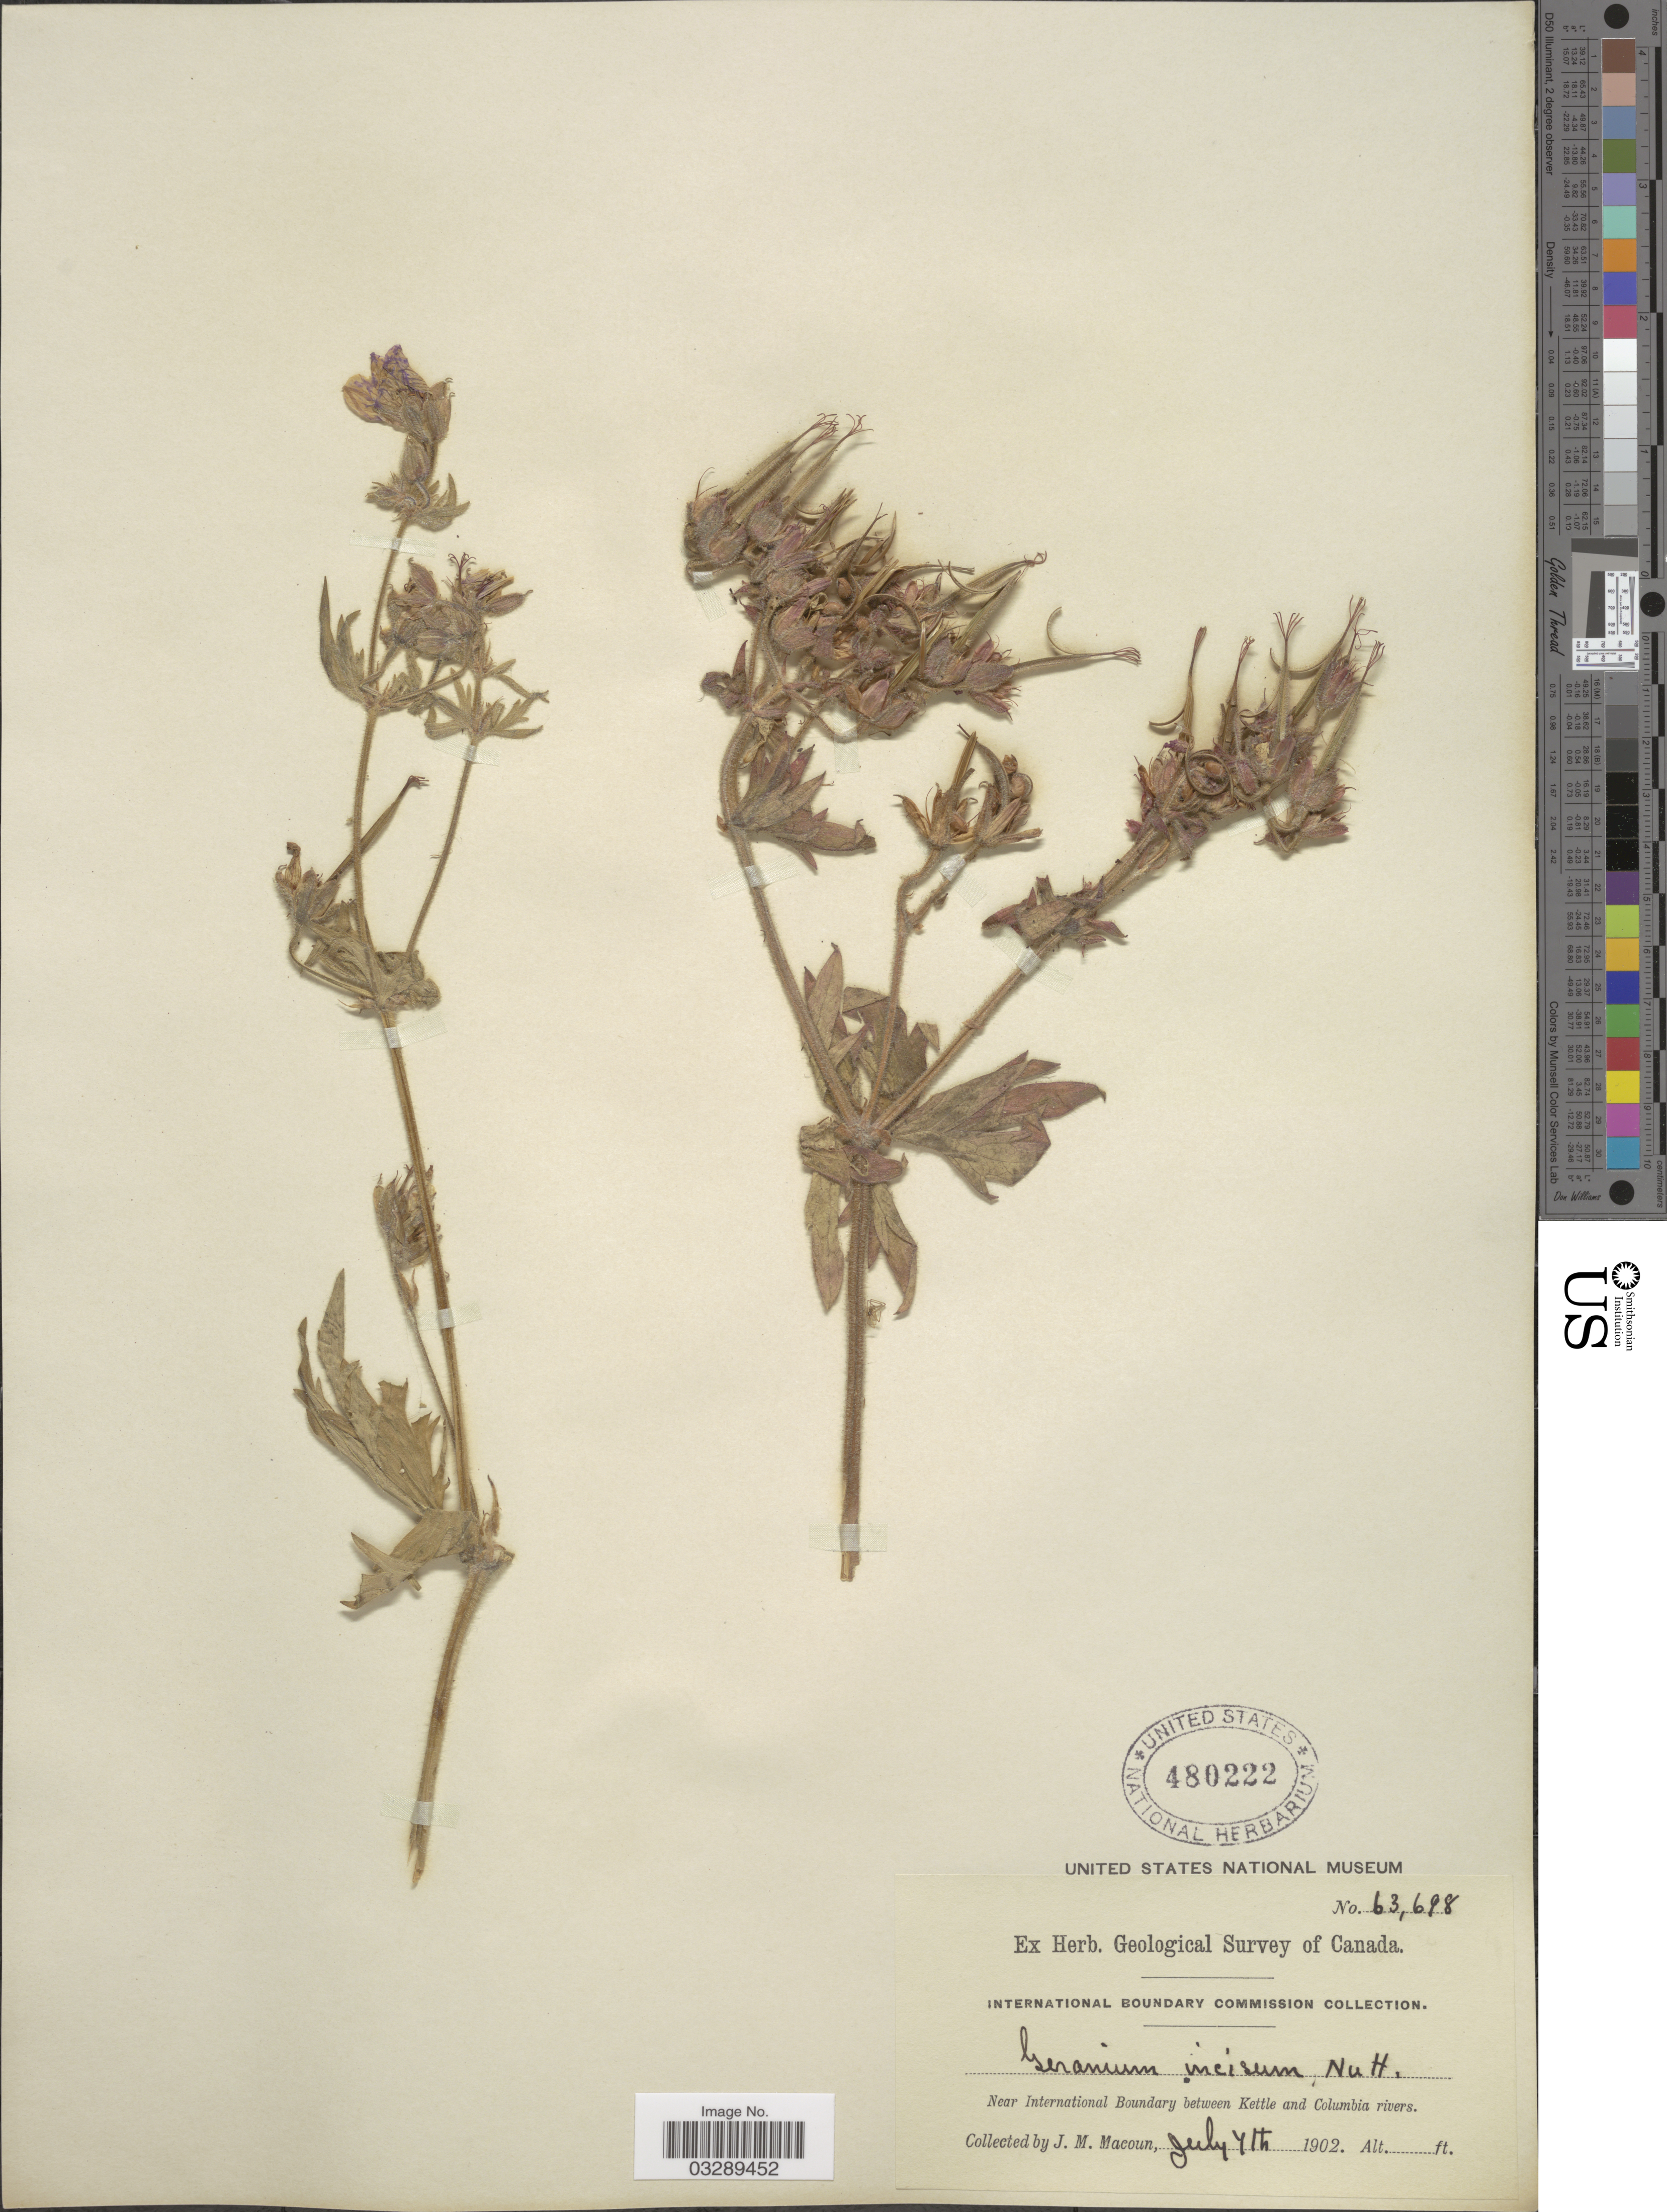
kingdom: Plantae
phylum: Tracheophyta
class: Magnoliopsida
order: Geraniales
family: Geraniaceae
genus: Geranium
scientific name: Geranium sp.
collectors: J. M. Macoun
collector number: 63698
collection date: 1902-07-07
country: Canada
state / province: British Columbia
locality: Near International Boundary between Kettle and Columbia rivers.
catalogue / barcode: US 480222